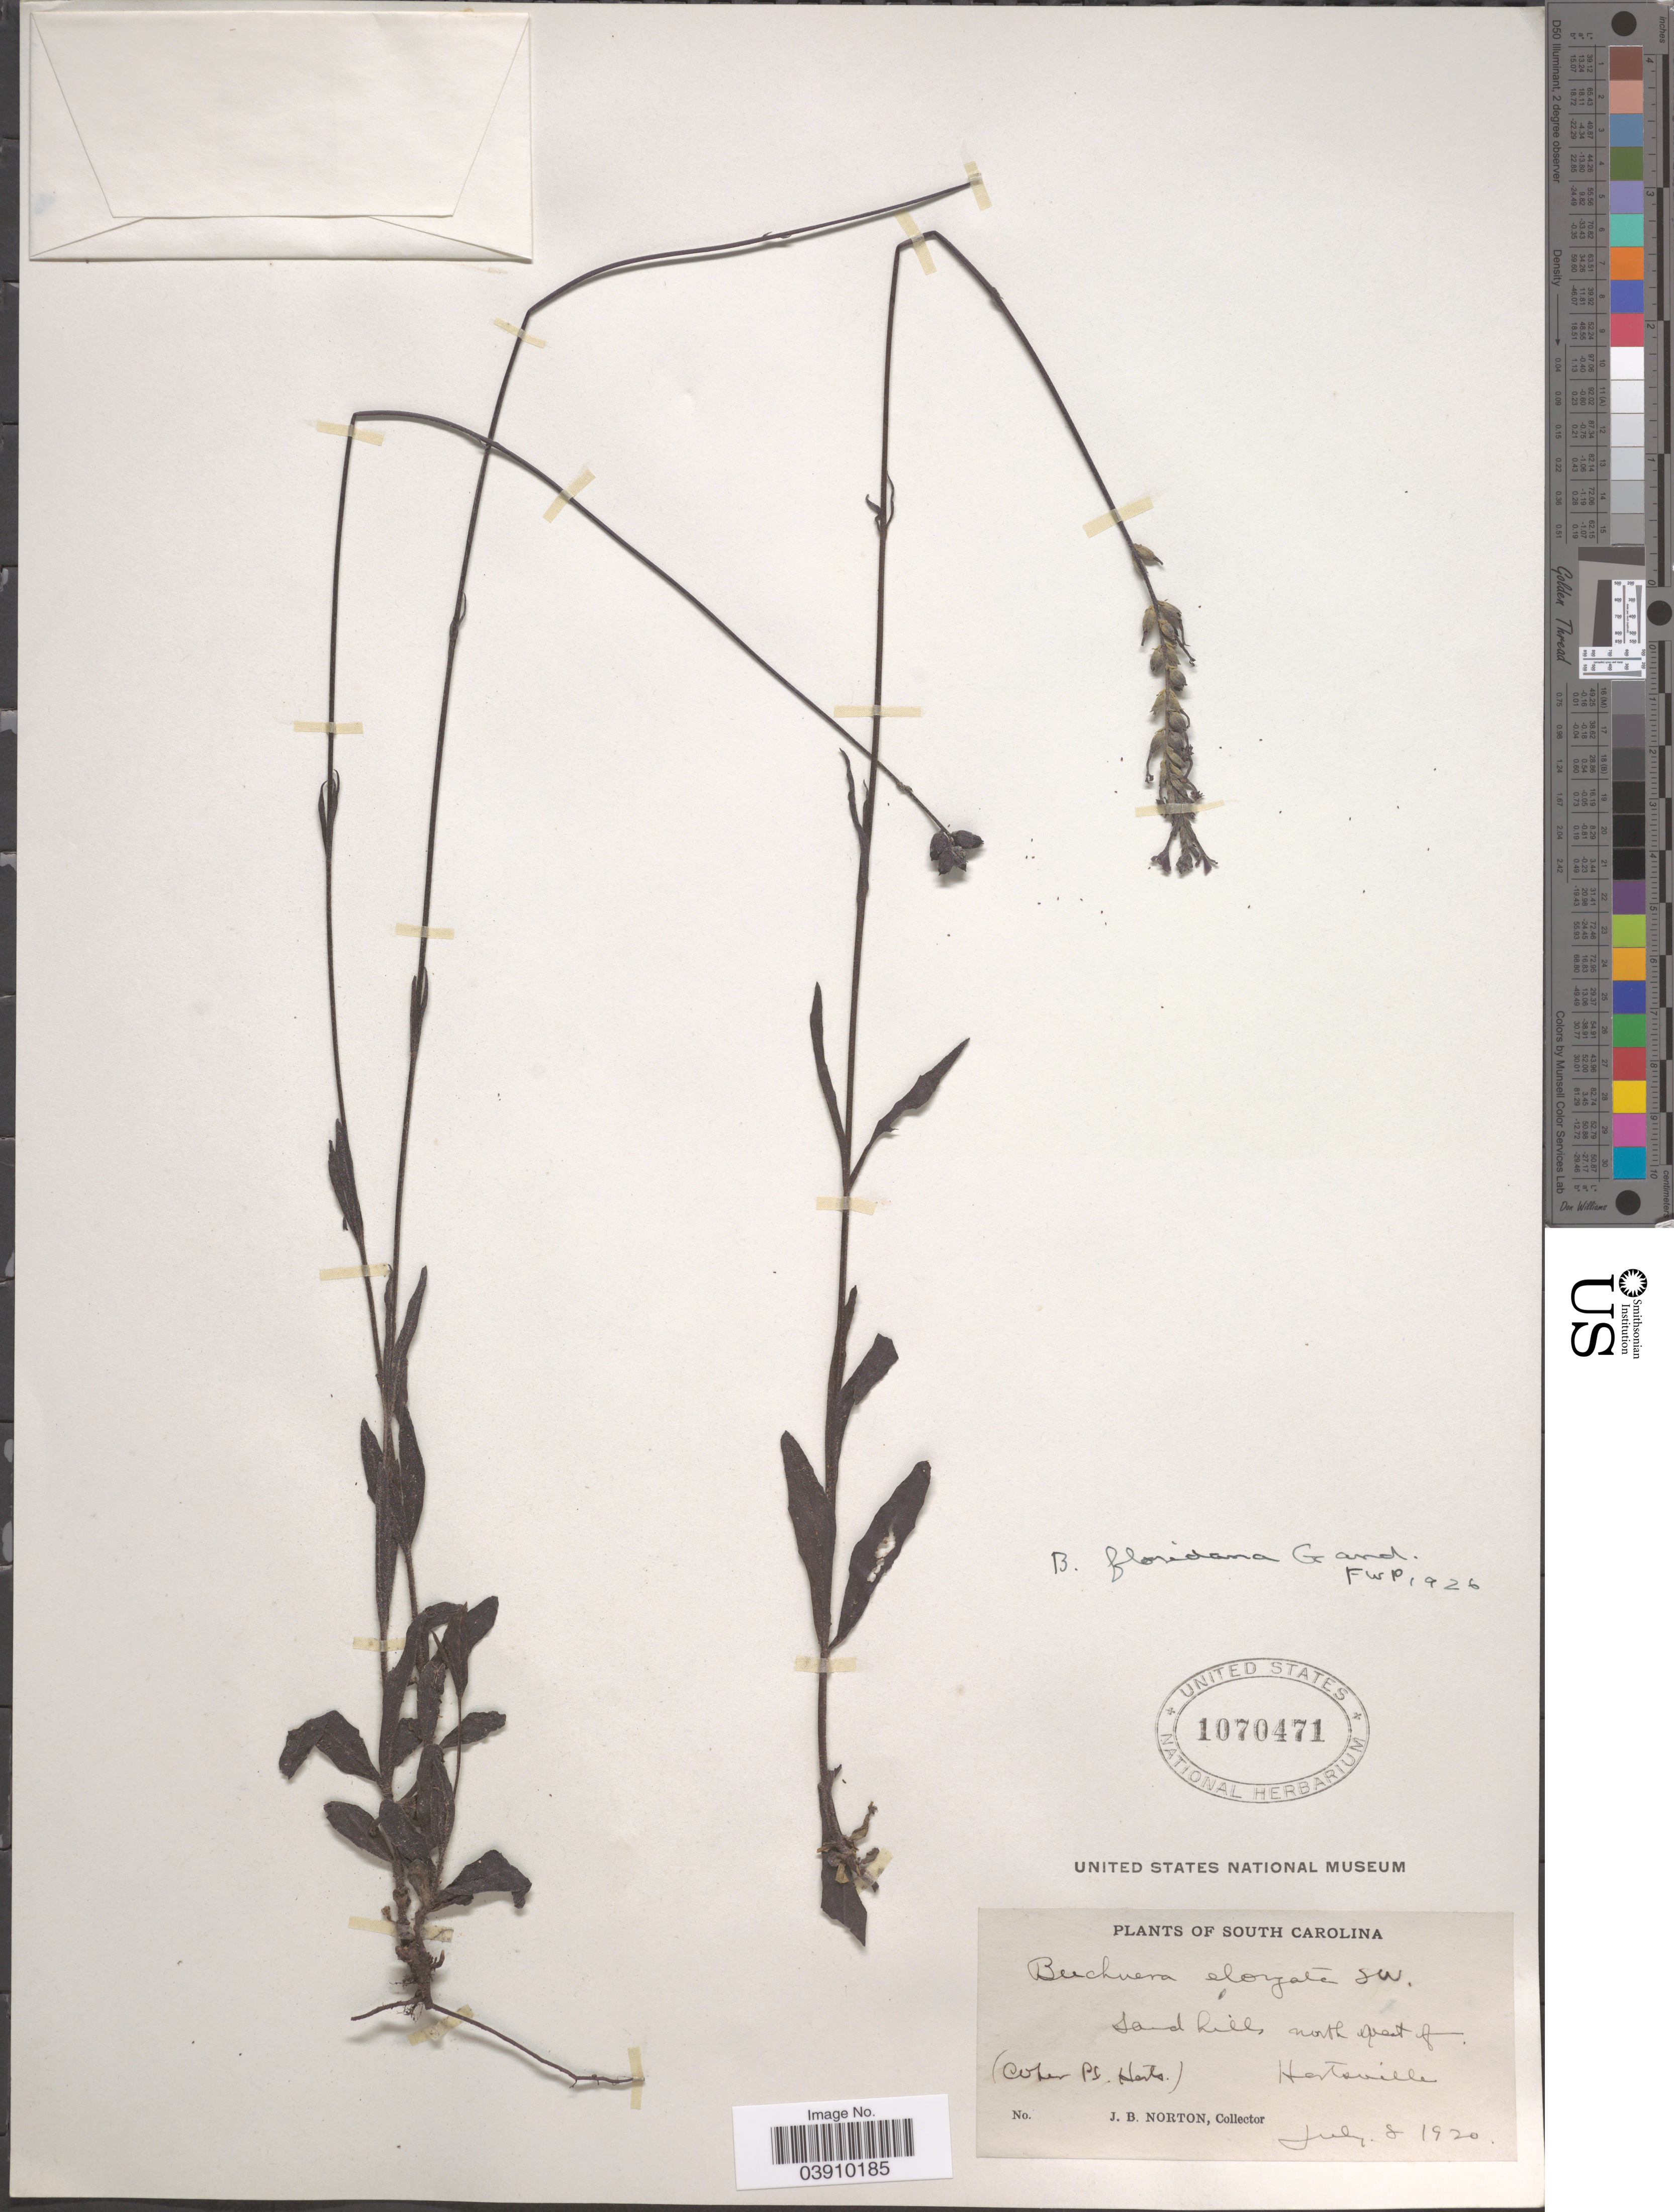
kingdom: Plantae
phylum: Tracheophyta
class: Magnoliopsida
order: Lamiales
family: Orobanchaceae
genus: Buchnera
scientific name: Buchnera floridana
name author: Gand.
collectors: J. B. Norton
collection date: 1920-07-08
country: United States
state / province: South Carolina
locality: Sand hills, north west of Hartsville.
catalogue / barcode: US 1070471